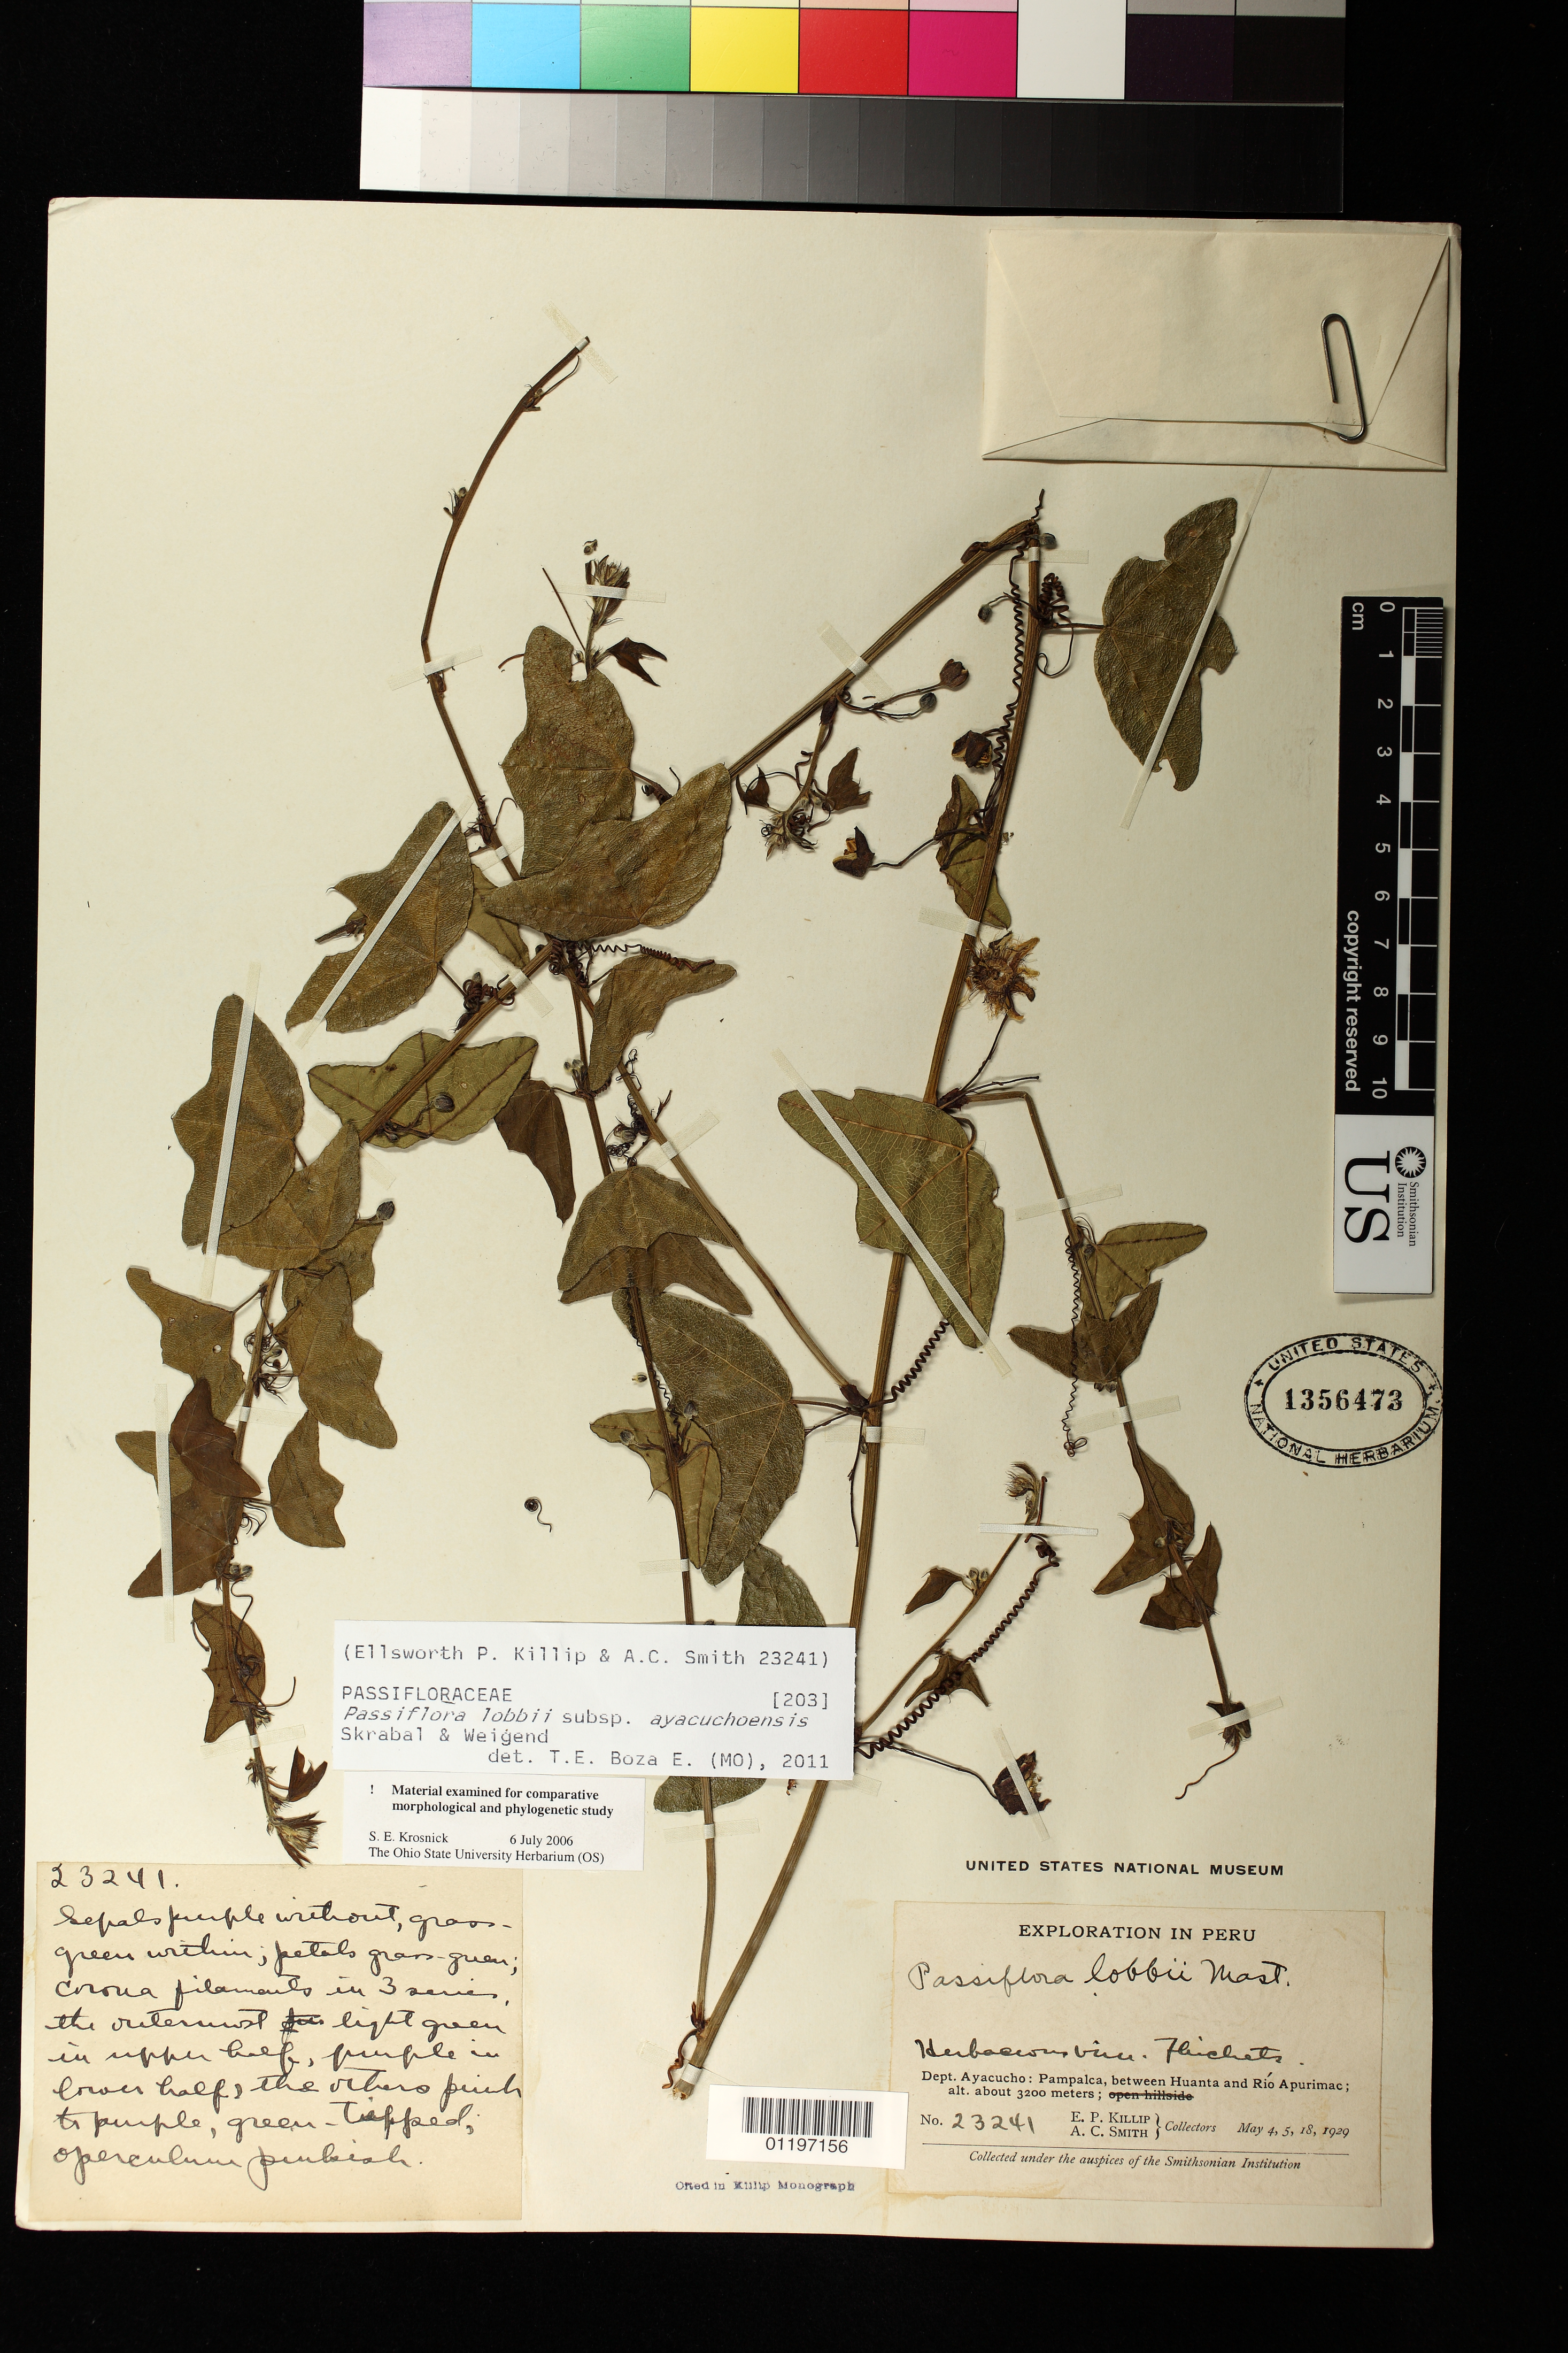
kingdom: Plantae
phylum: Tracheophyta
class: Magnoliopsida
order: Malpighiales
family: Passifloraceae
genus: Passiflora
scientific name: Passiflora lobbii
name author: Mast.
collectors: E. P. Killip & A. C. Smith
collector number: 23241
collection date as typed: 04 May 1929 to 18 May 1929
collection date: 1929-05-04/1929-05-18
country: Peru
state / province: Ayacucho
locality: Dept. Ayachucho: Pampalca, between Huanta and Rio Apurimac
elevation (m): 3200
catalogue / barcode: US 1356473